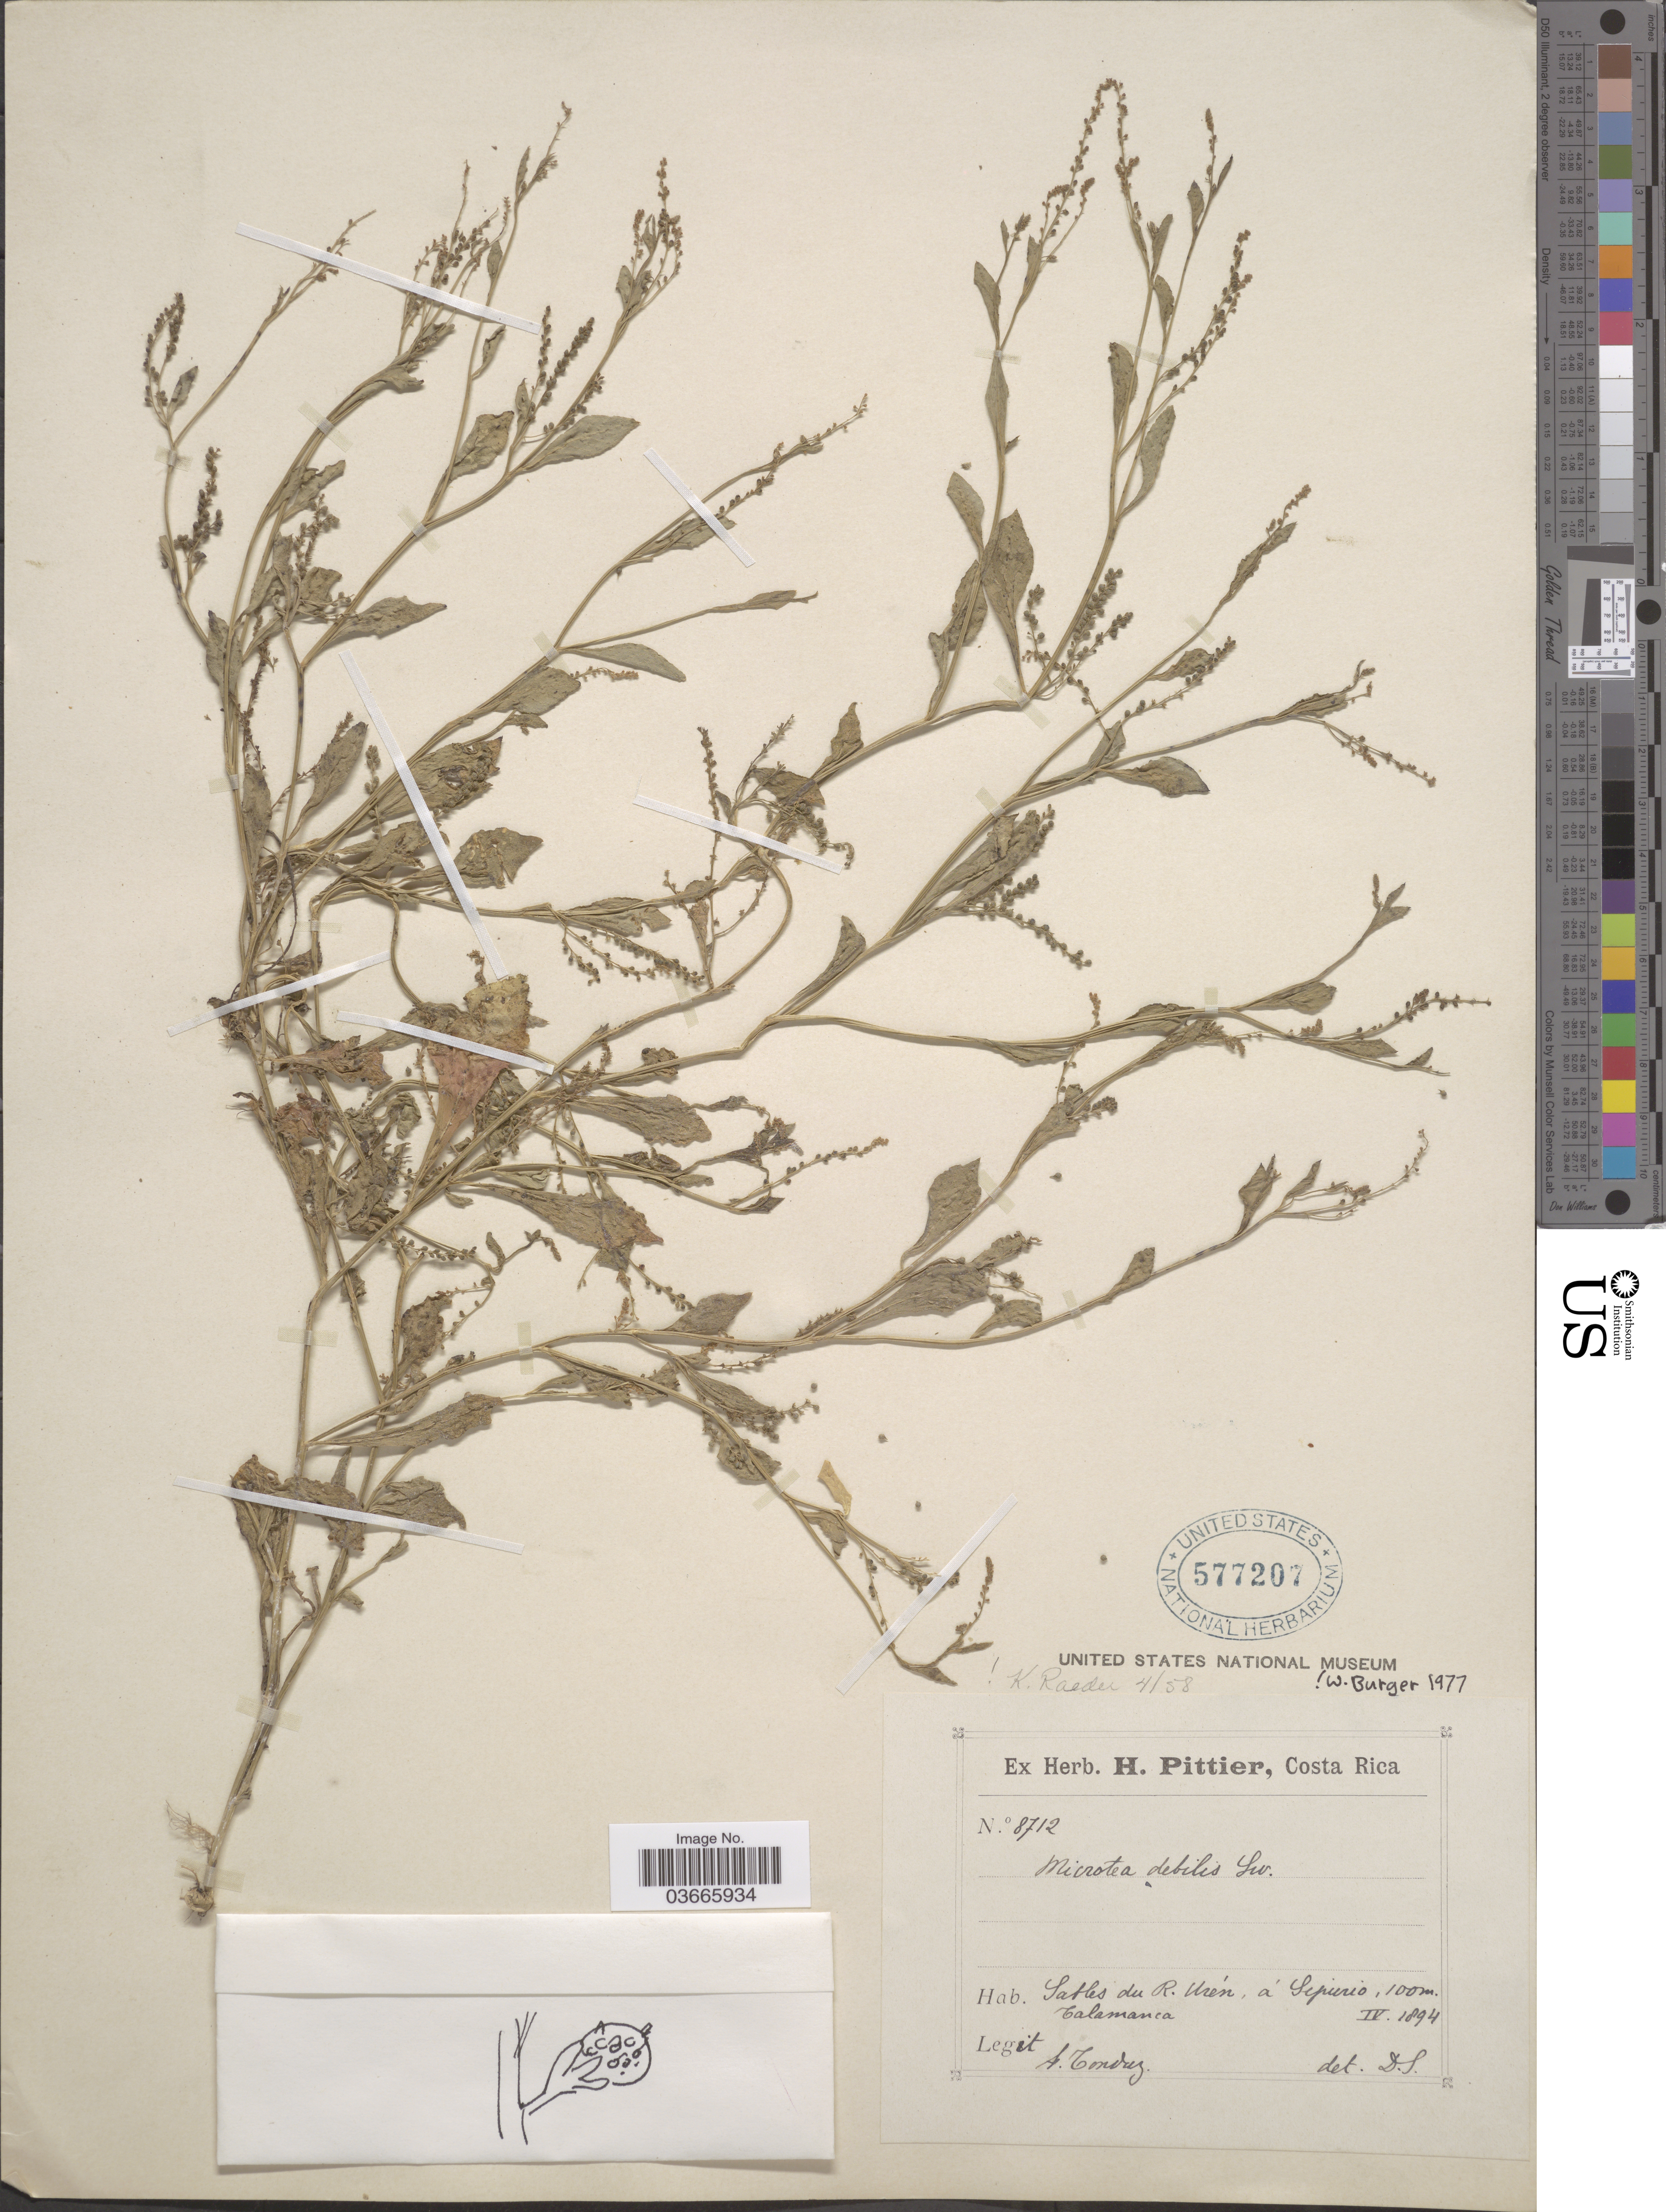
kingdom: Plantae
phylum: Tracheophyta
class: Magnoliopsida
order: Caryophyllales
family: Microteaceae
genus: Microtea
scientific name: Microtea debilis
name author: Sw.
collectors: A. Tonduz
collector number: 8712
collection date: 1894-04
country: Costa Rica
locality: Sables du R. Urén, á Sipurio. Talamanca.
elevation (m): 100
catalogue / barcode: US 577207